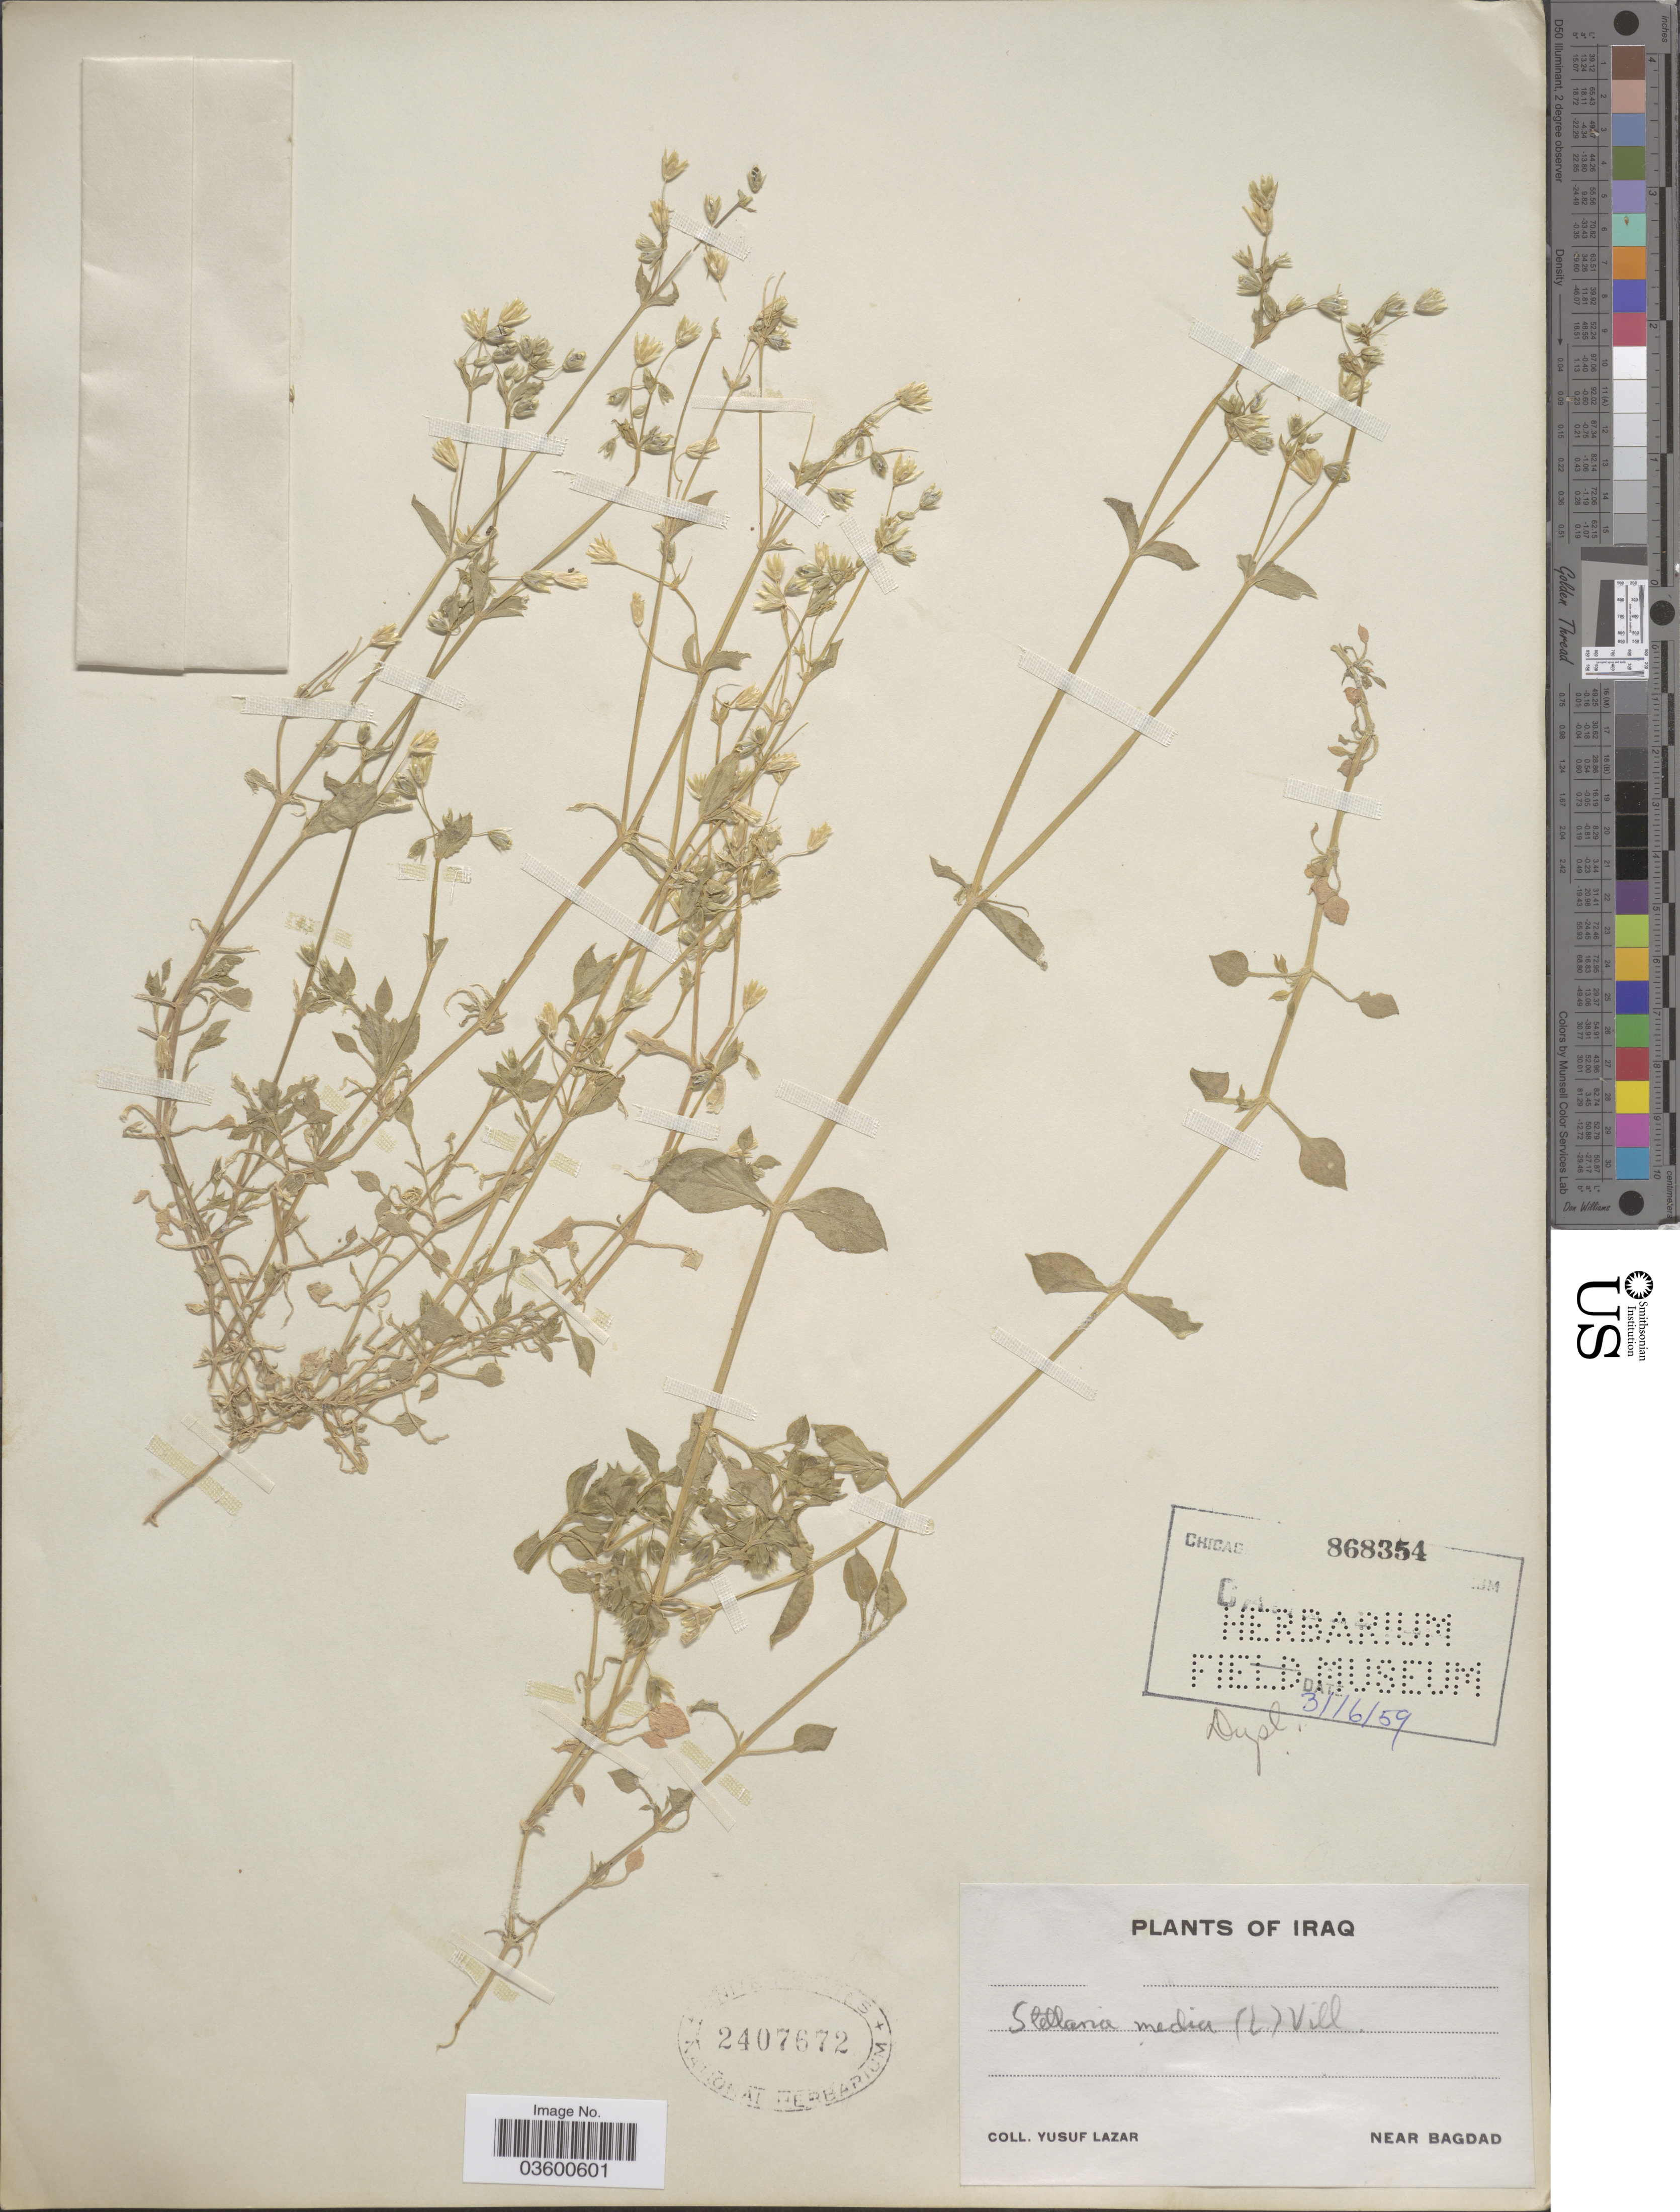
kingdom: Plantae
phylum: Tracheophyta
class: Magnoliopsida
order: Caryophyllales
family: Caryophyllaceae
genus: Stellaria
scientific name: Stellaria media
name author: (L.) Vill.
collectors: Y. Lazar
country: Iraq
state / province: Baghdad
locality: Near Bagdad.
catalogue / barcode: US 2407672